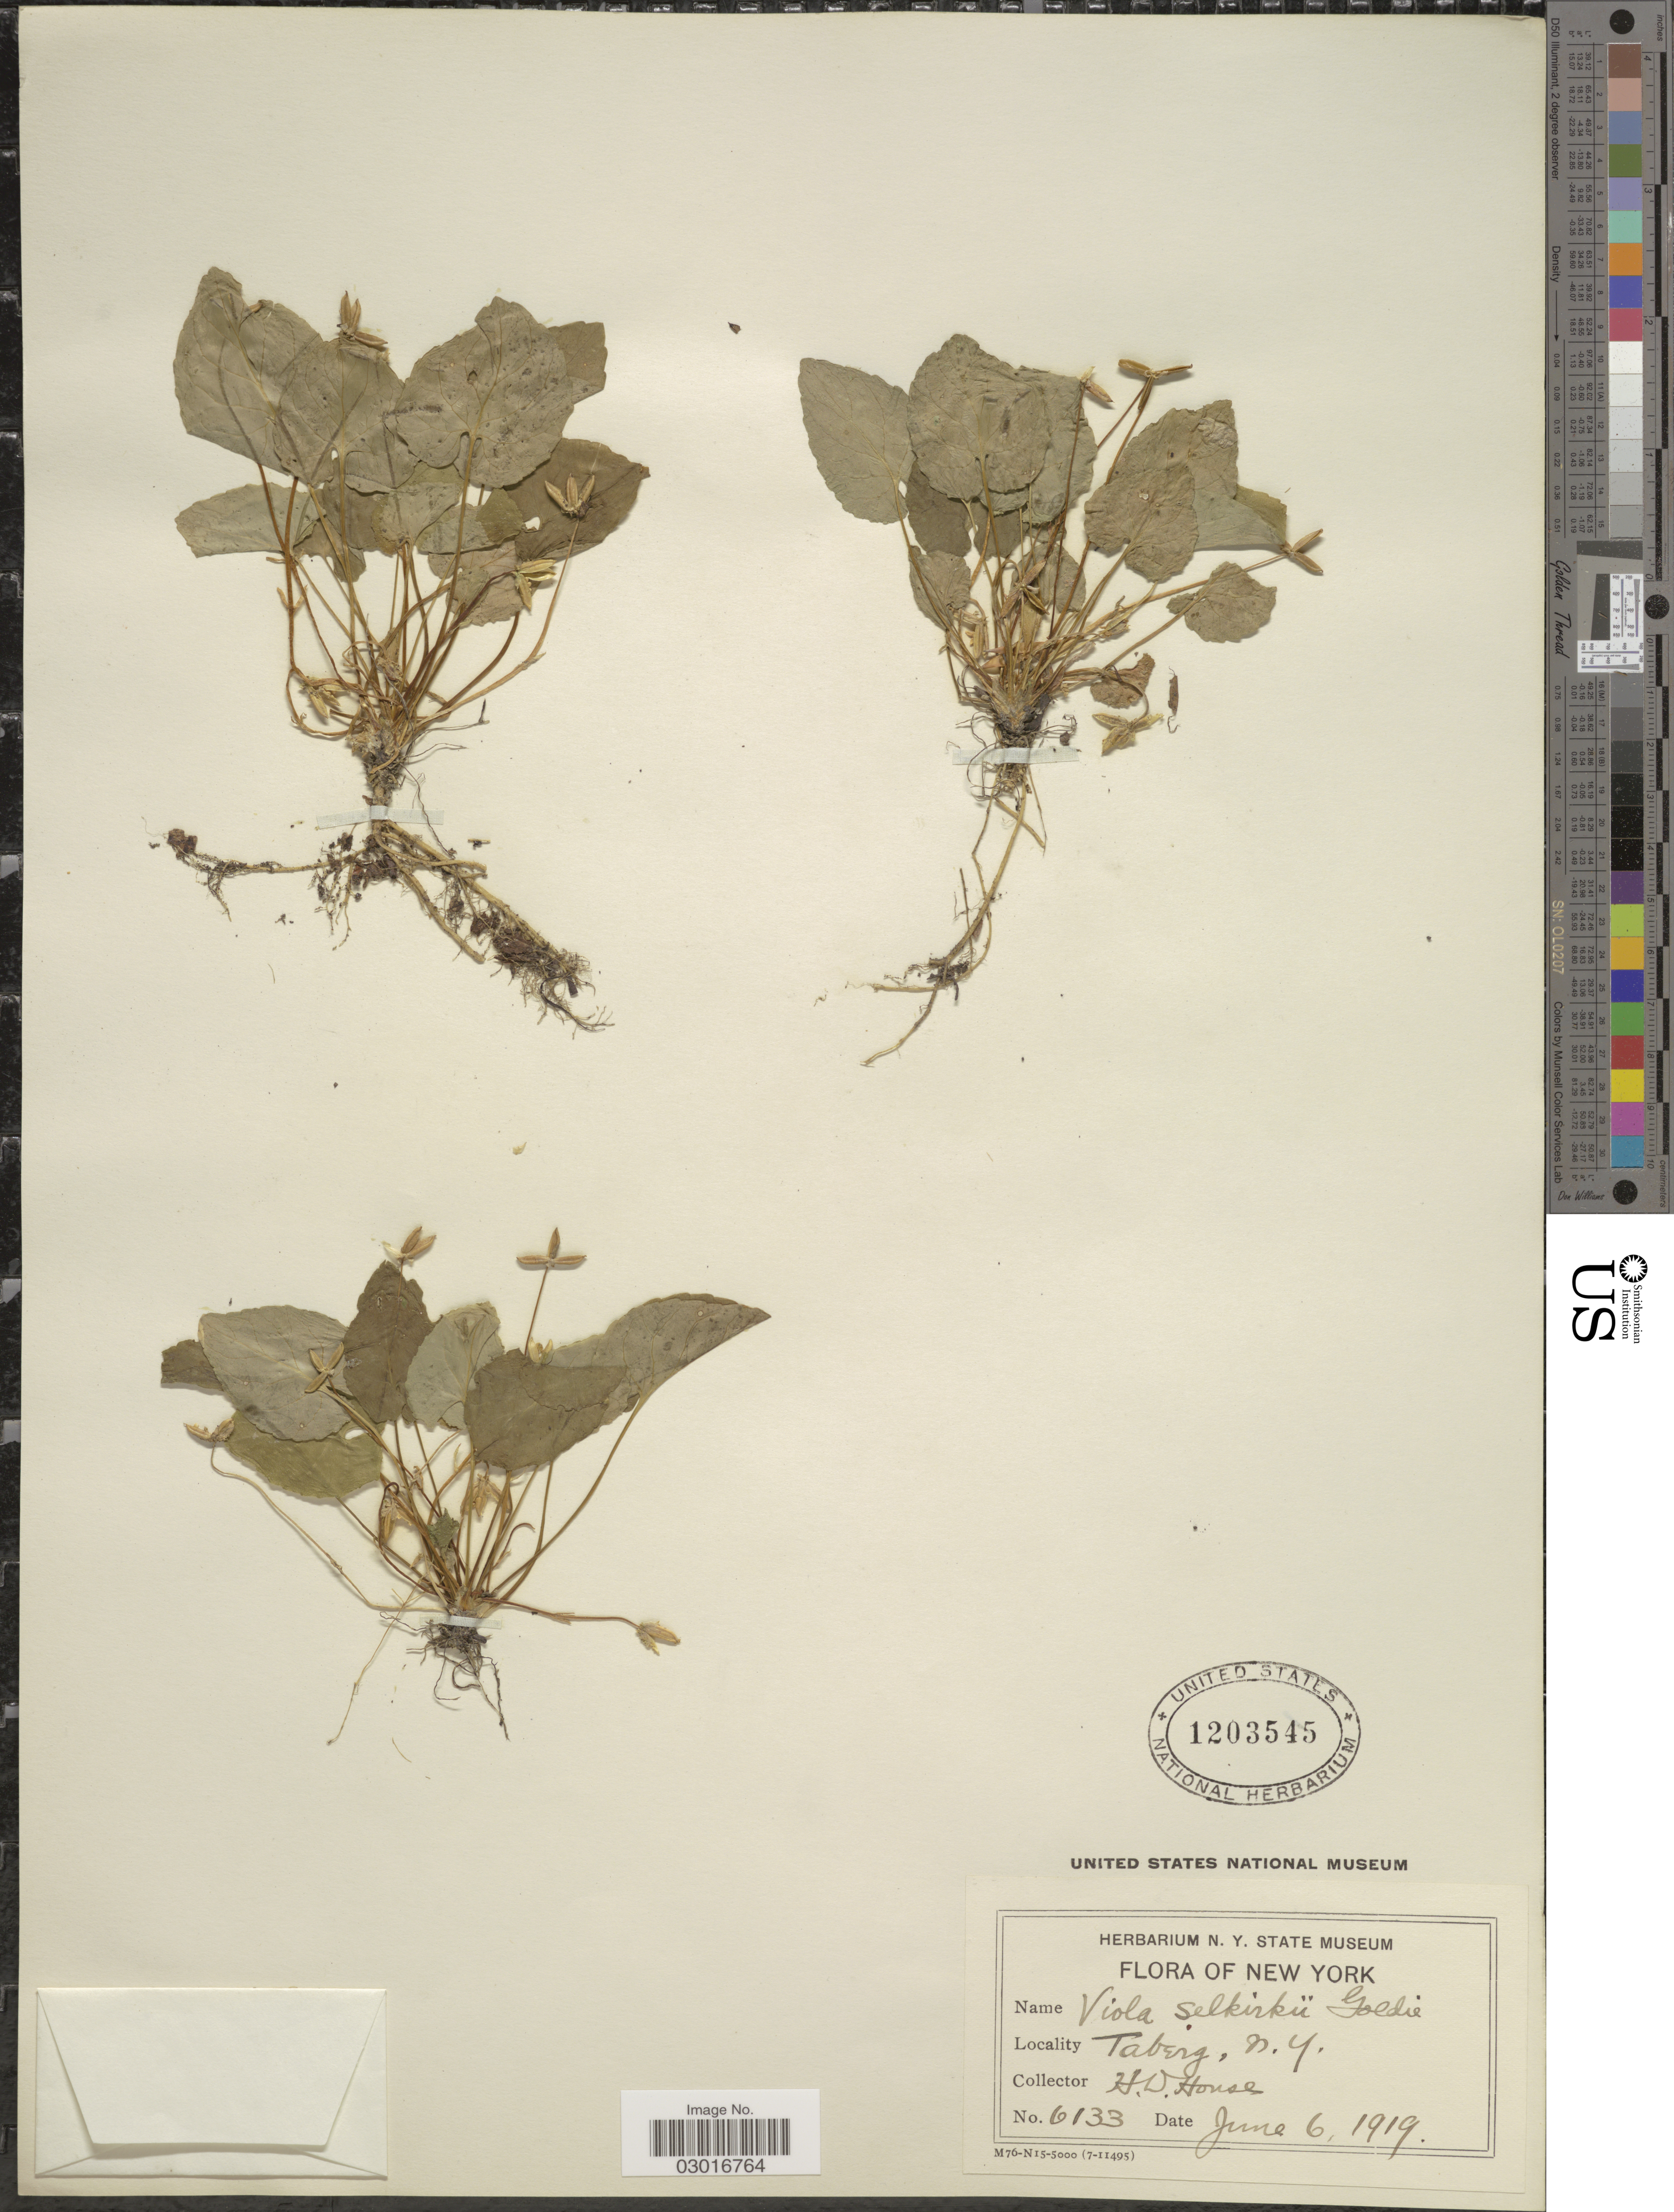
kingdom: Plantae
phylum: Tracheophyta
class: Magnoliopsida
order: Malpighiales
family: Violaceae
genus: Viola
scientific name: Viola selkirkii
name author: Pursh ex Goldie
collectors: H. D. House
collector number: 6133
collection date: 1919-06-06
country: United States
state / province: New York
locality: Taberg.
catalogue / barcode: US 1203545